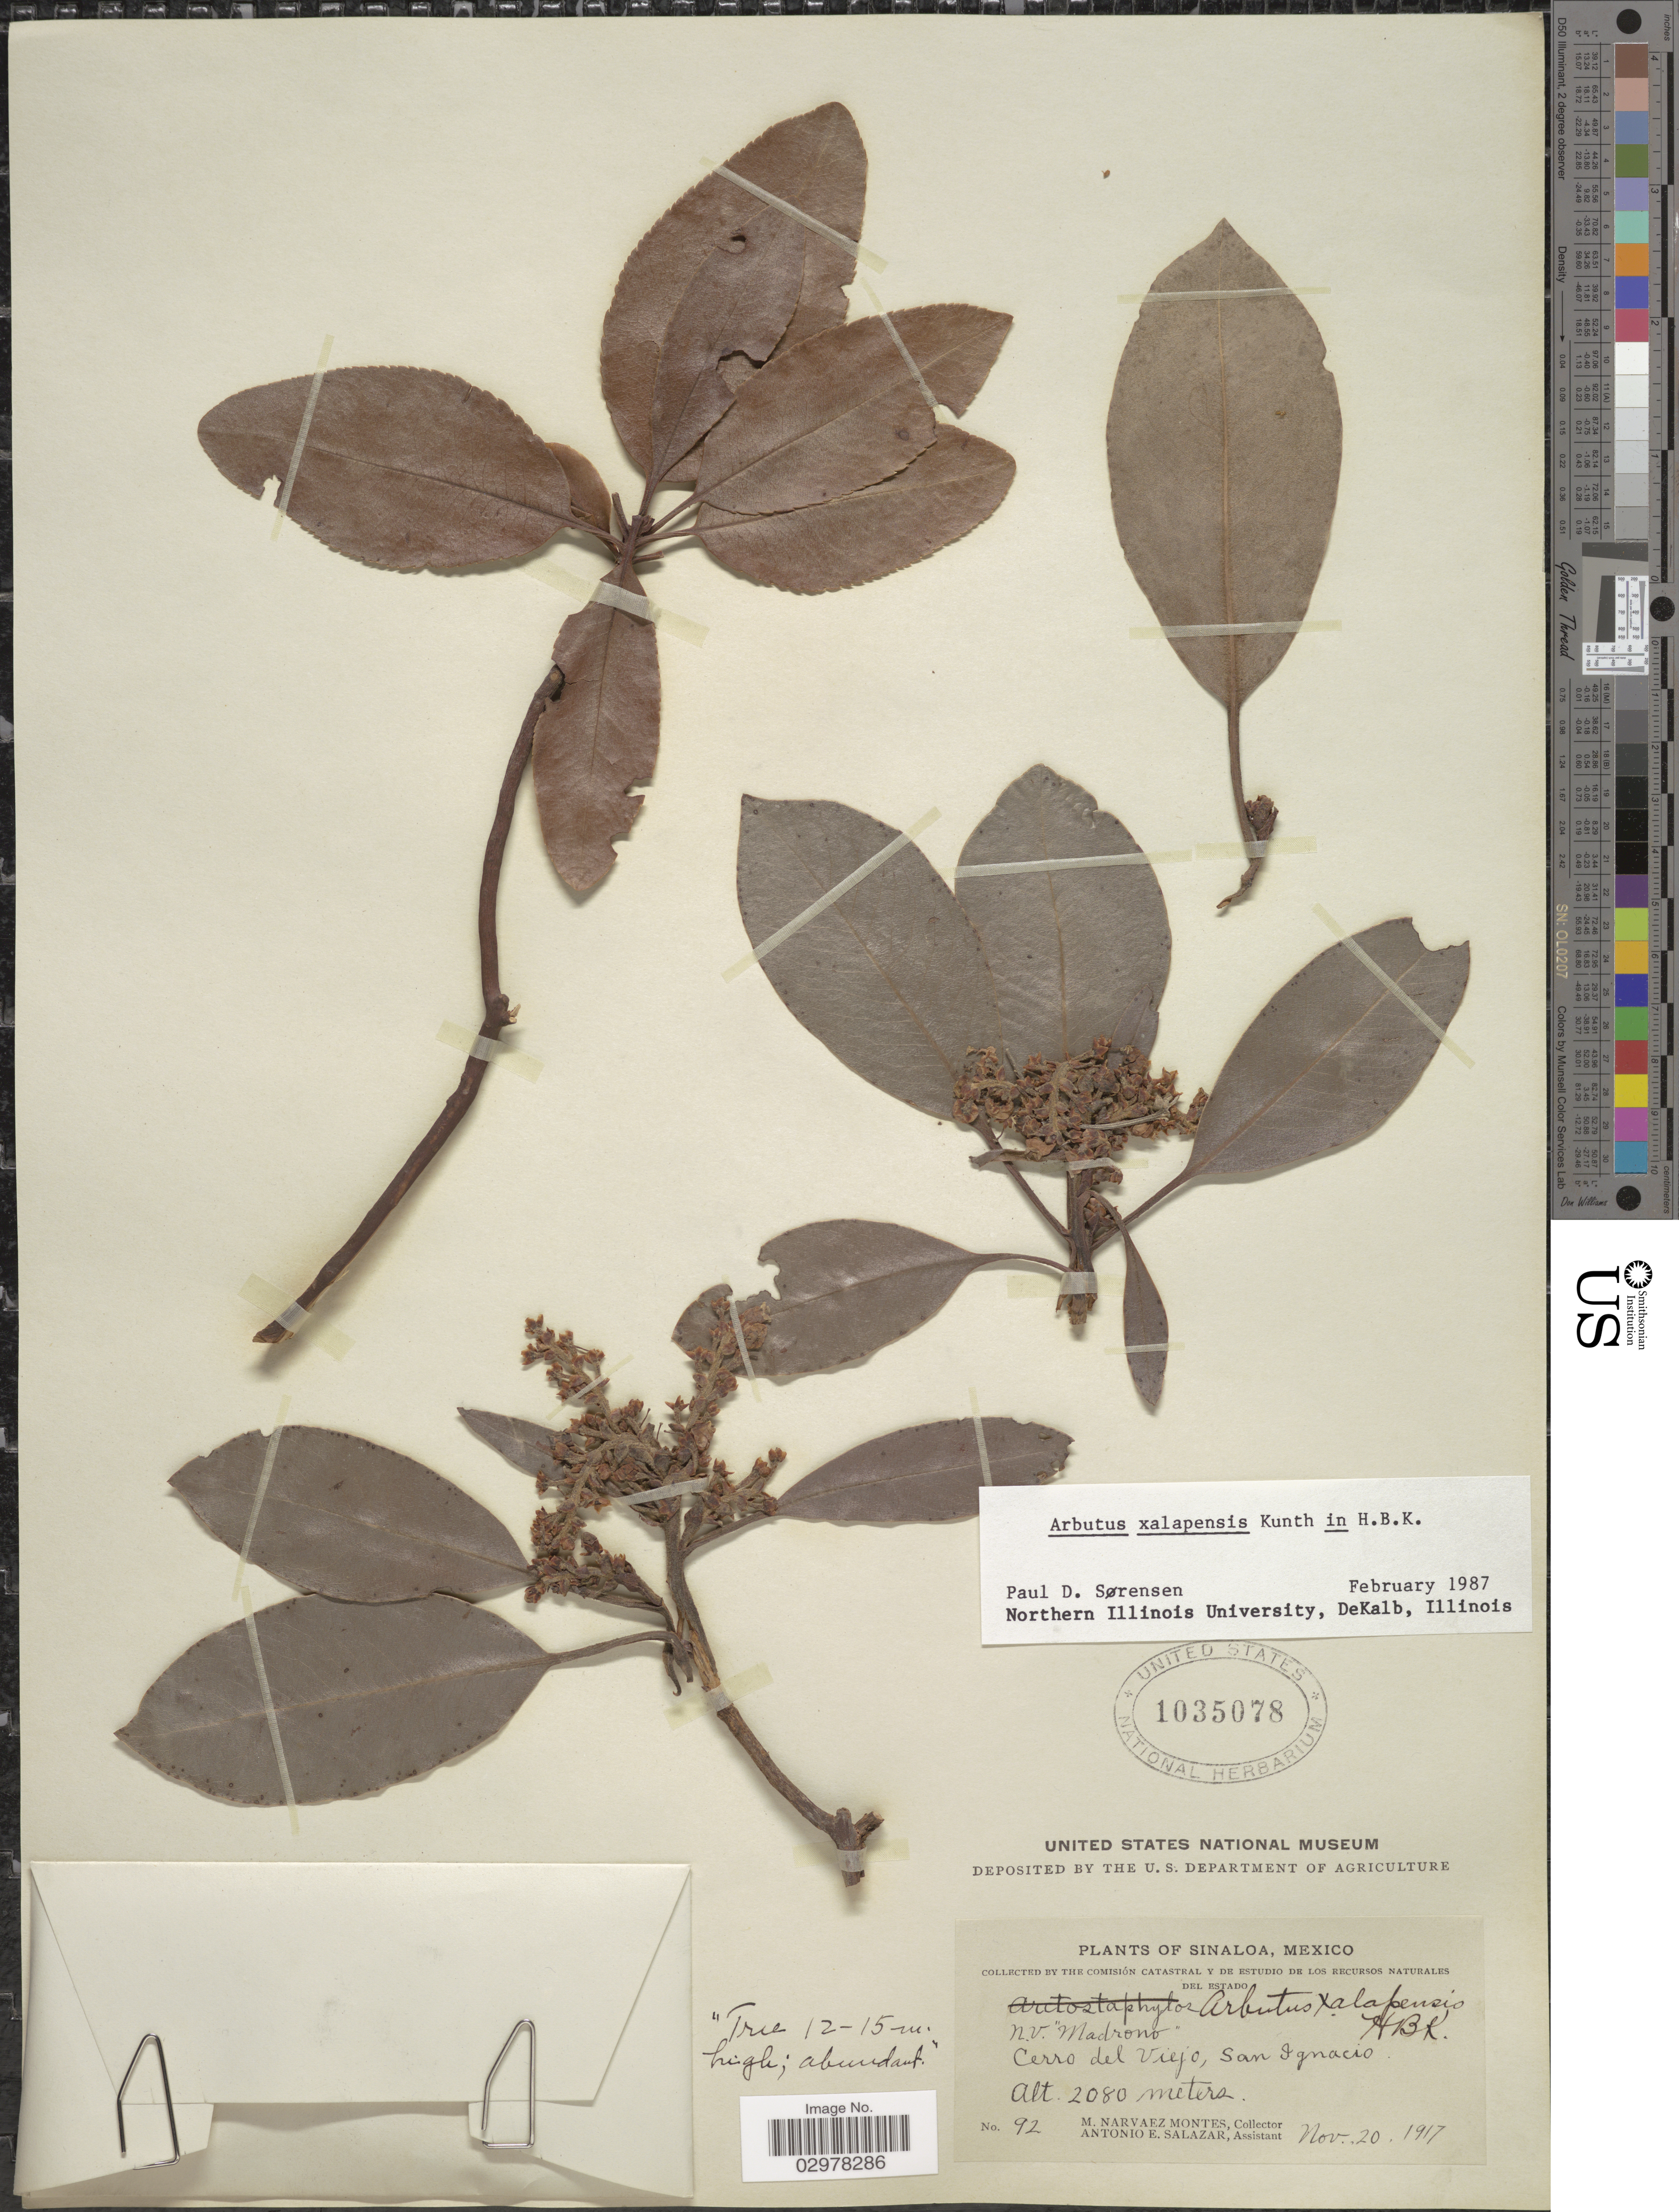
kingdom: Plantae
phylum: Tracheophyta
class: Magnoliopsida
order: Ericales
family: Ericaceae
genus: Arbutus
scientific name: Arbutus xalapensis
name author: Kunth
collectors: M. Narvaez-Montes & A. E. Salazar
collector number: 92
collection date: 1917-11-20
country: Mexico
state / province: Sinaloa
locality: Cerro del Viejo, San Ignacio.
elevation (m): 2080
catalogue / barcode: US 1035078